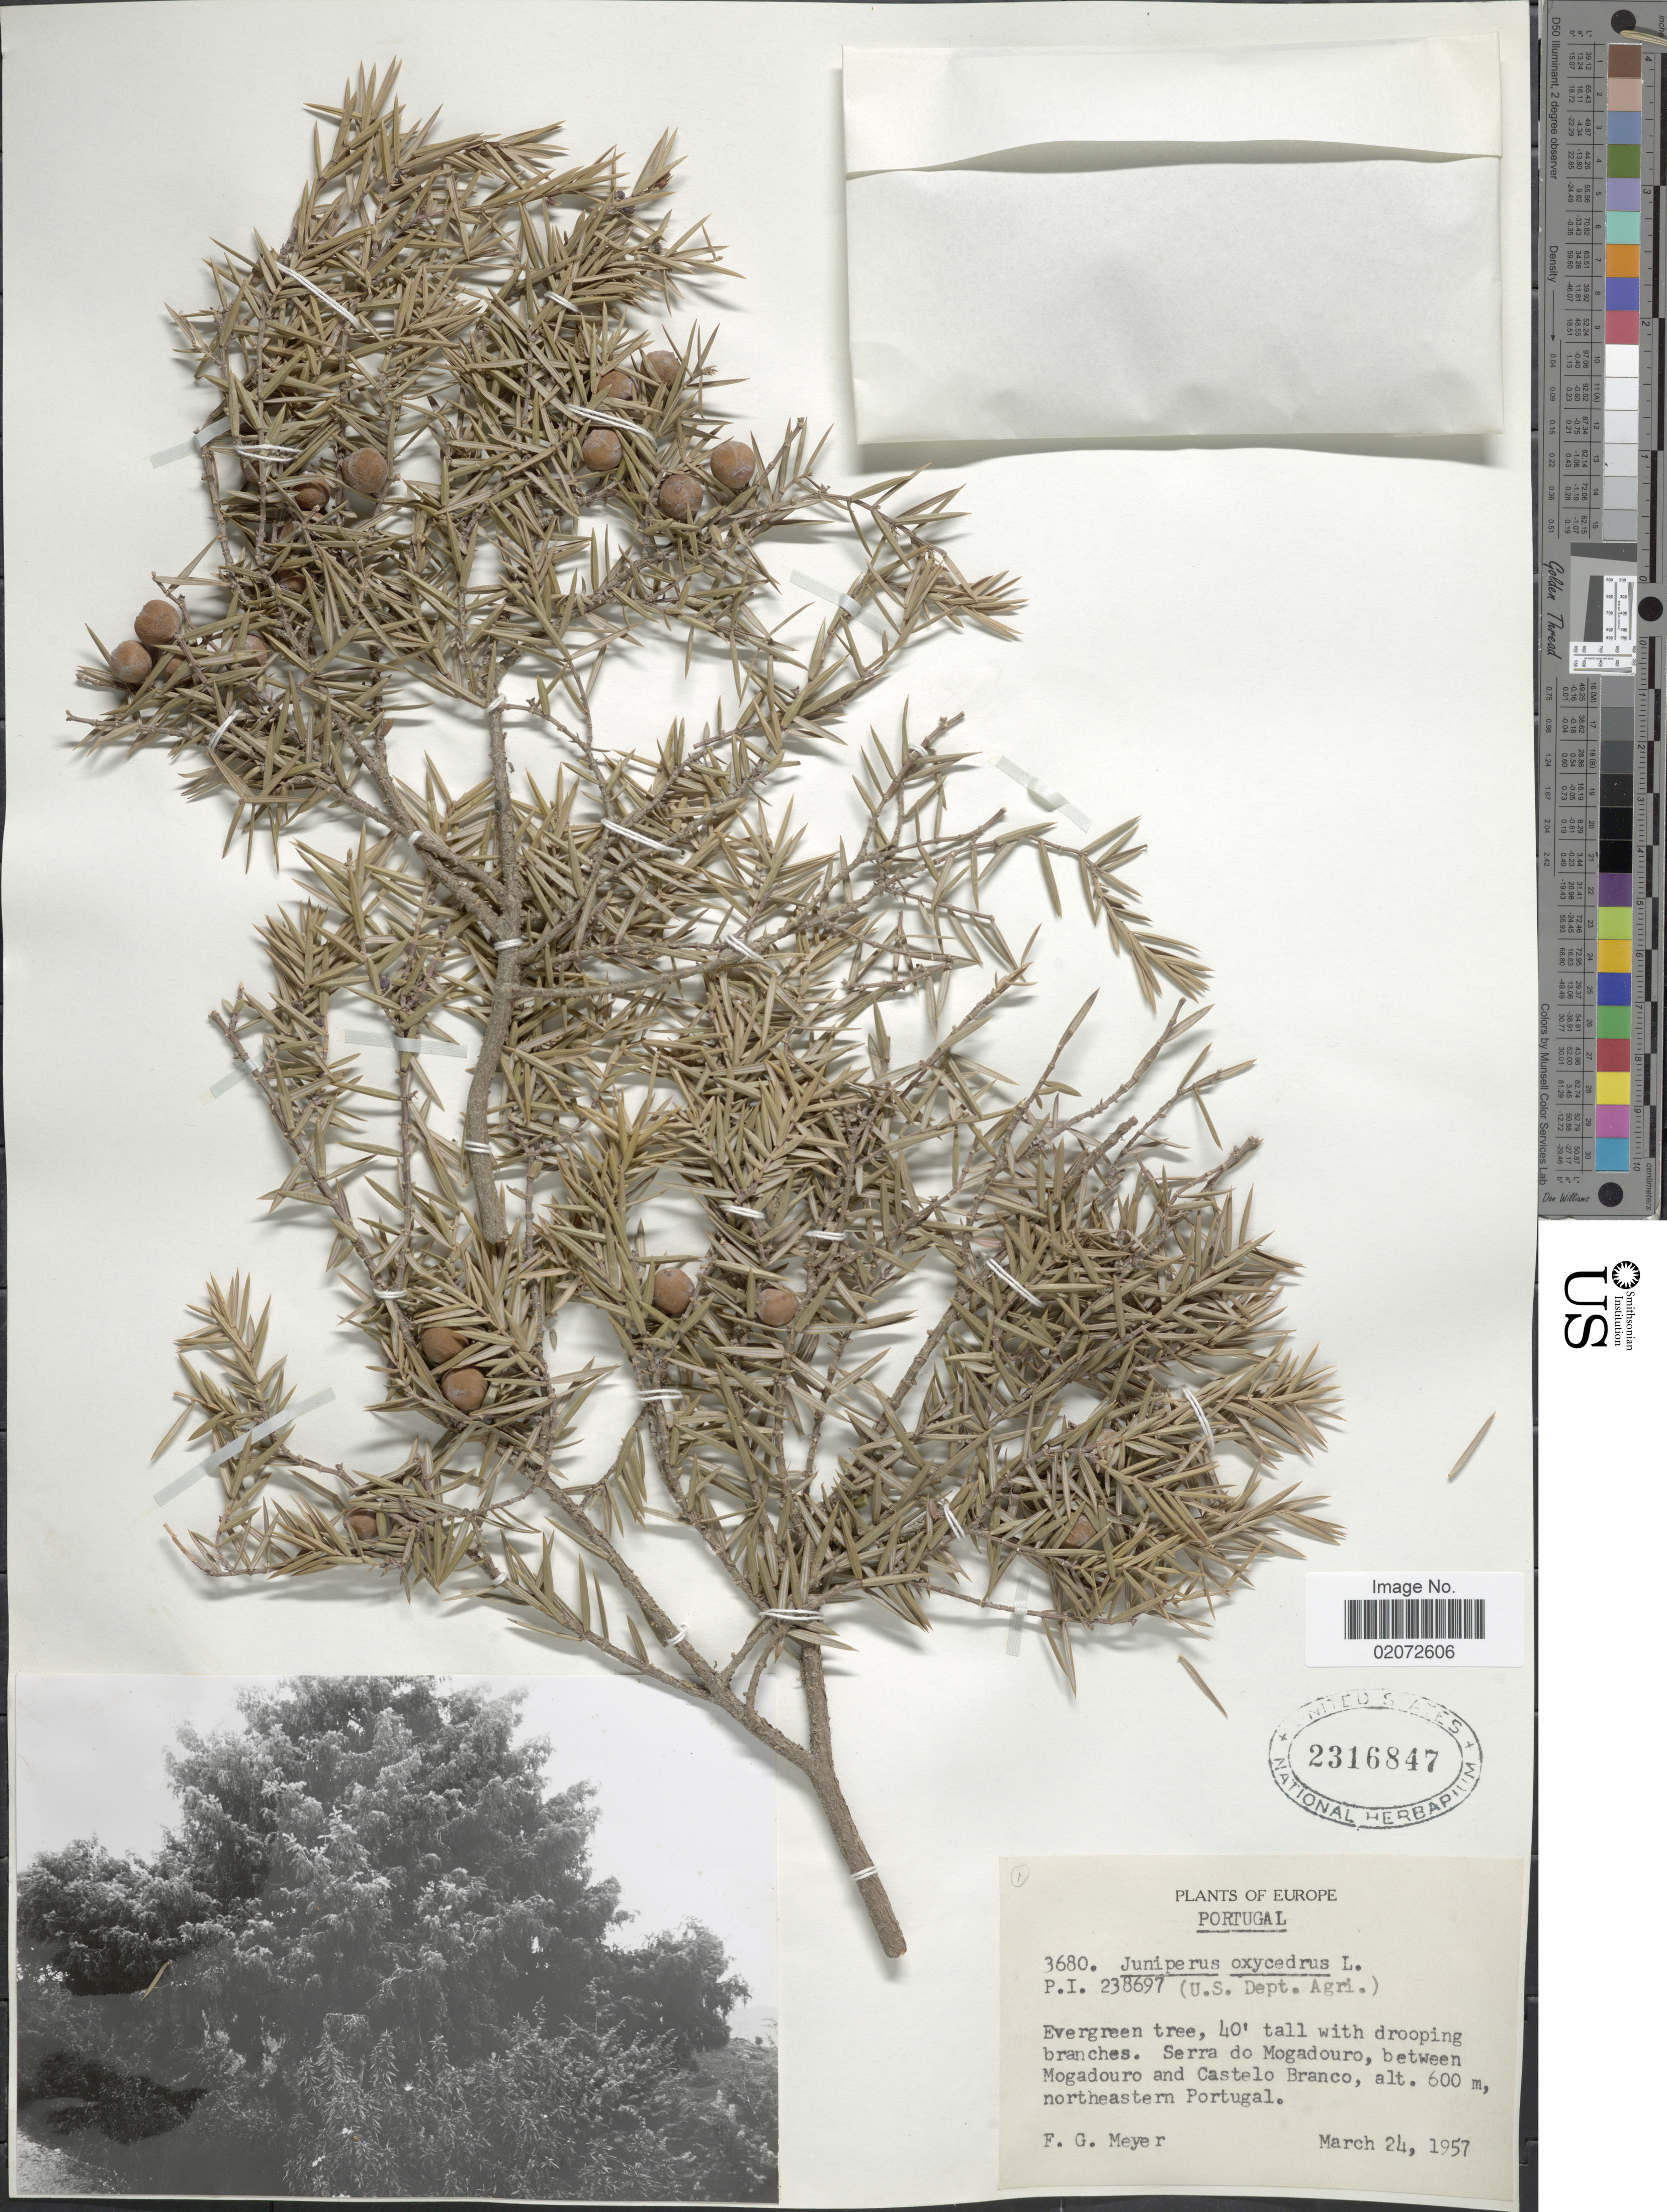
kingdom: Plantae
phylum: Tracheophyta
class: Pinopsida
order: Pinales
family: Cupressaceae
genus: Juniperus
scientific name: Juniperus oxycedrus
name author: L.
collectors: F. G. Meyer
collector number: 3680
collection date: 1957-03-24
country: Portugal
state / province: Braganca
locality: Europe. Serra do Mogadouro, between Magadouro and Castelo Branco, northeastern Portugal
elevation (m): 600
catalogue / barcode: US 2316847